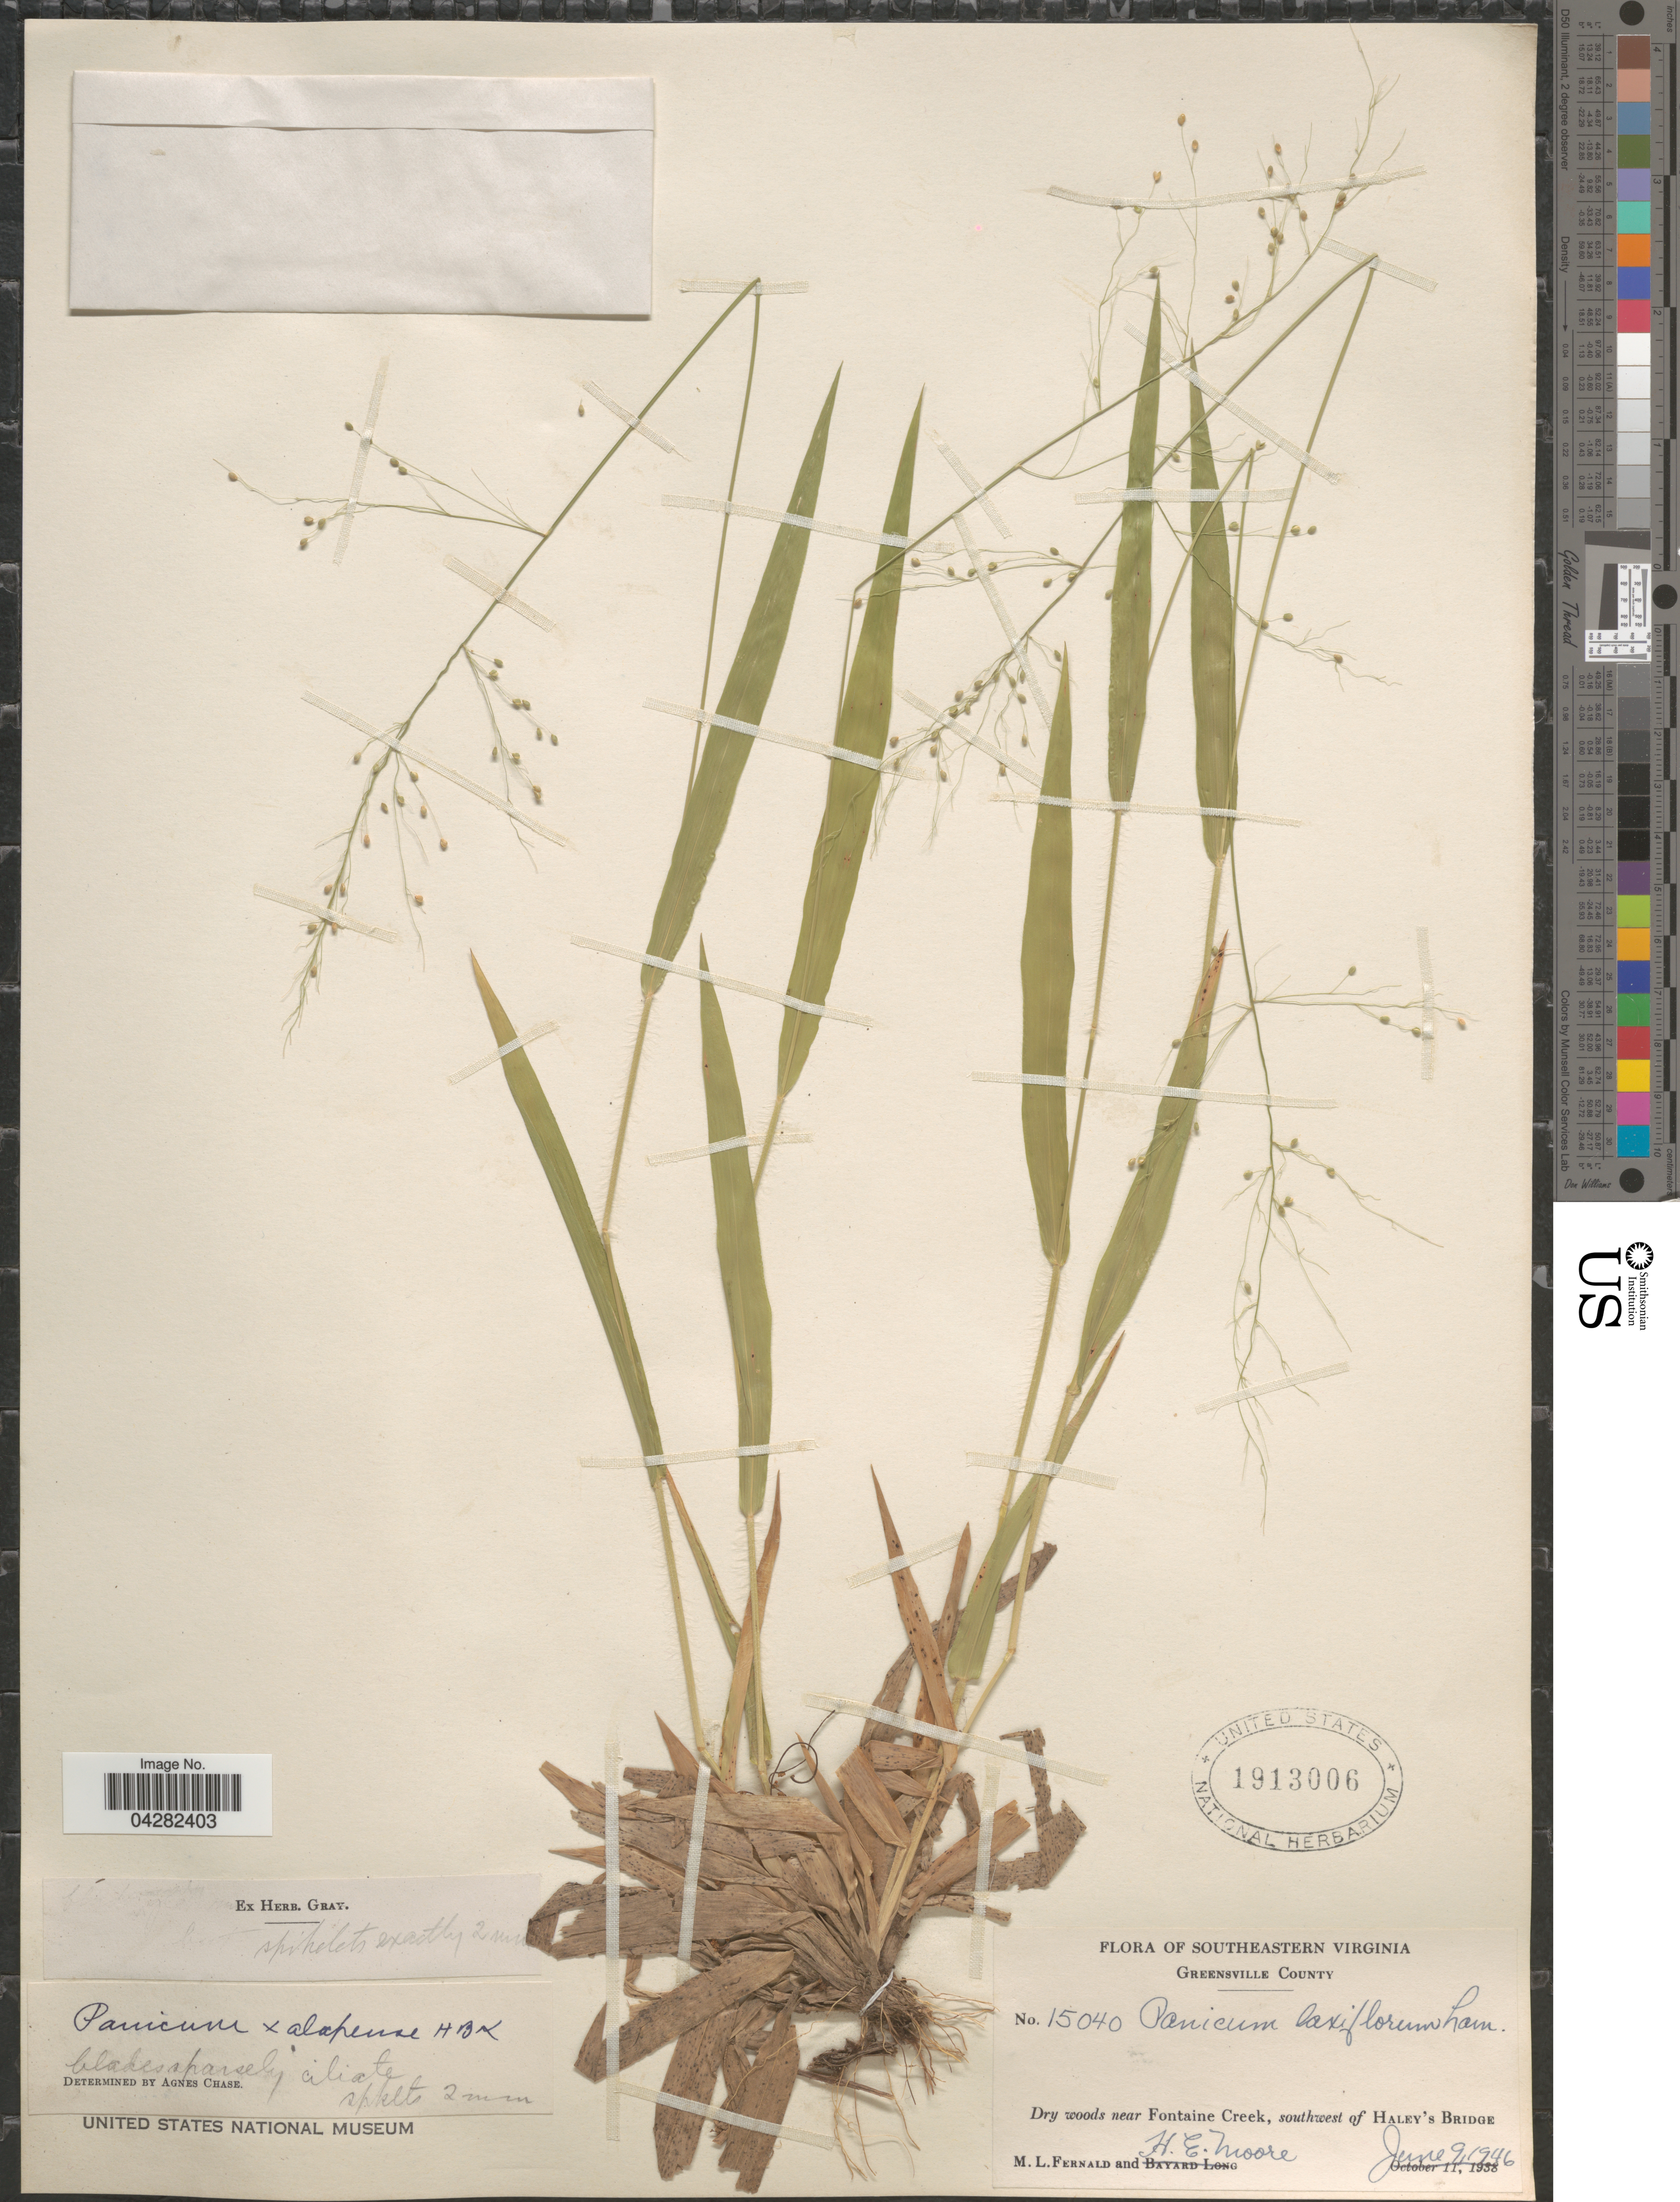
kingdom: Plantae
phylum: Tracheophyta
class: Liliopsida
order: Poales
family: Poaceae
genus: Dichanthelium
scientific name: Dichanthelium laxiflorum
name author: (Lam.) Gould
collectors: M. L. Fernald & H. Moore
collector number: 15040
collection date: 1946-06-09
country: United States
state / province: Virginia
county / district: Greensville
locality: Southeastern Virginia. Greensville County. Dry woods near Fontaine Creek, southwest of Haley's Bridge.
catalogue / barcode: US 1913006